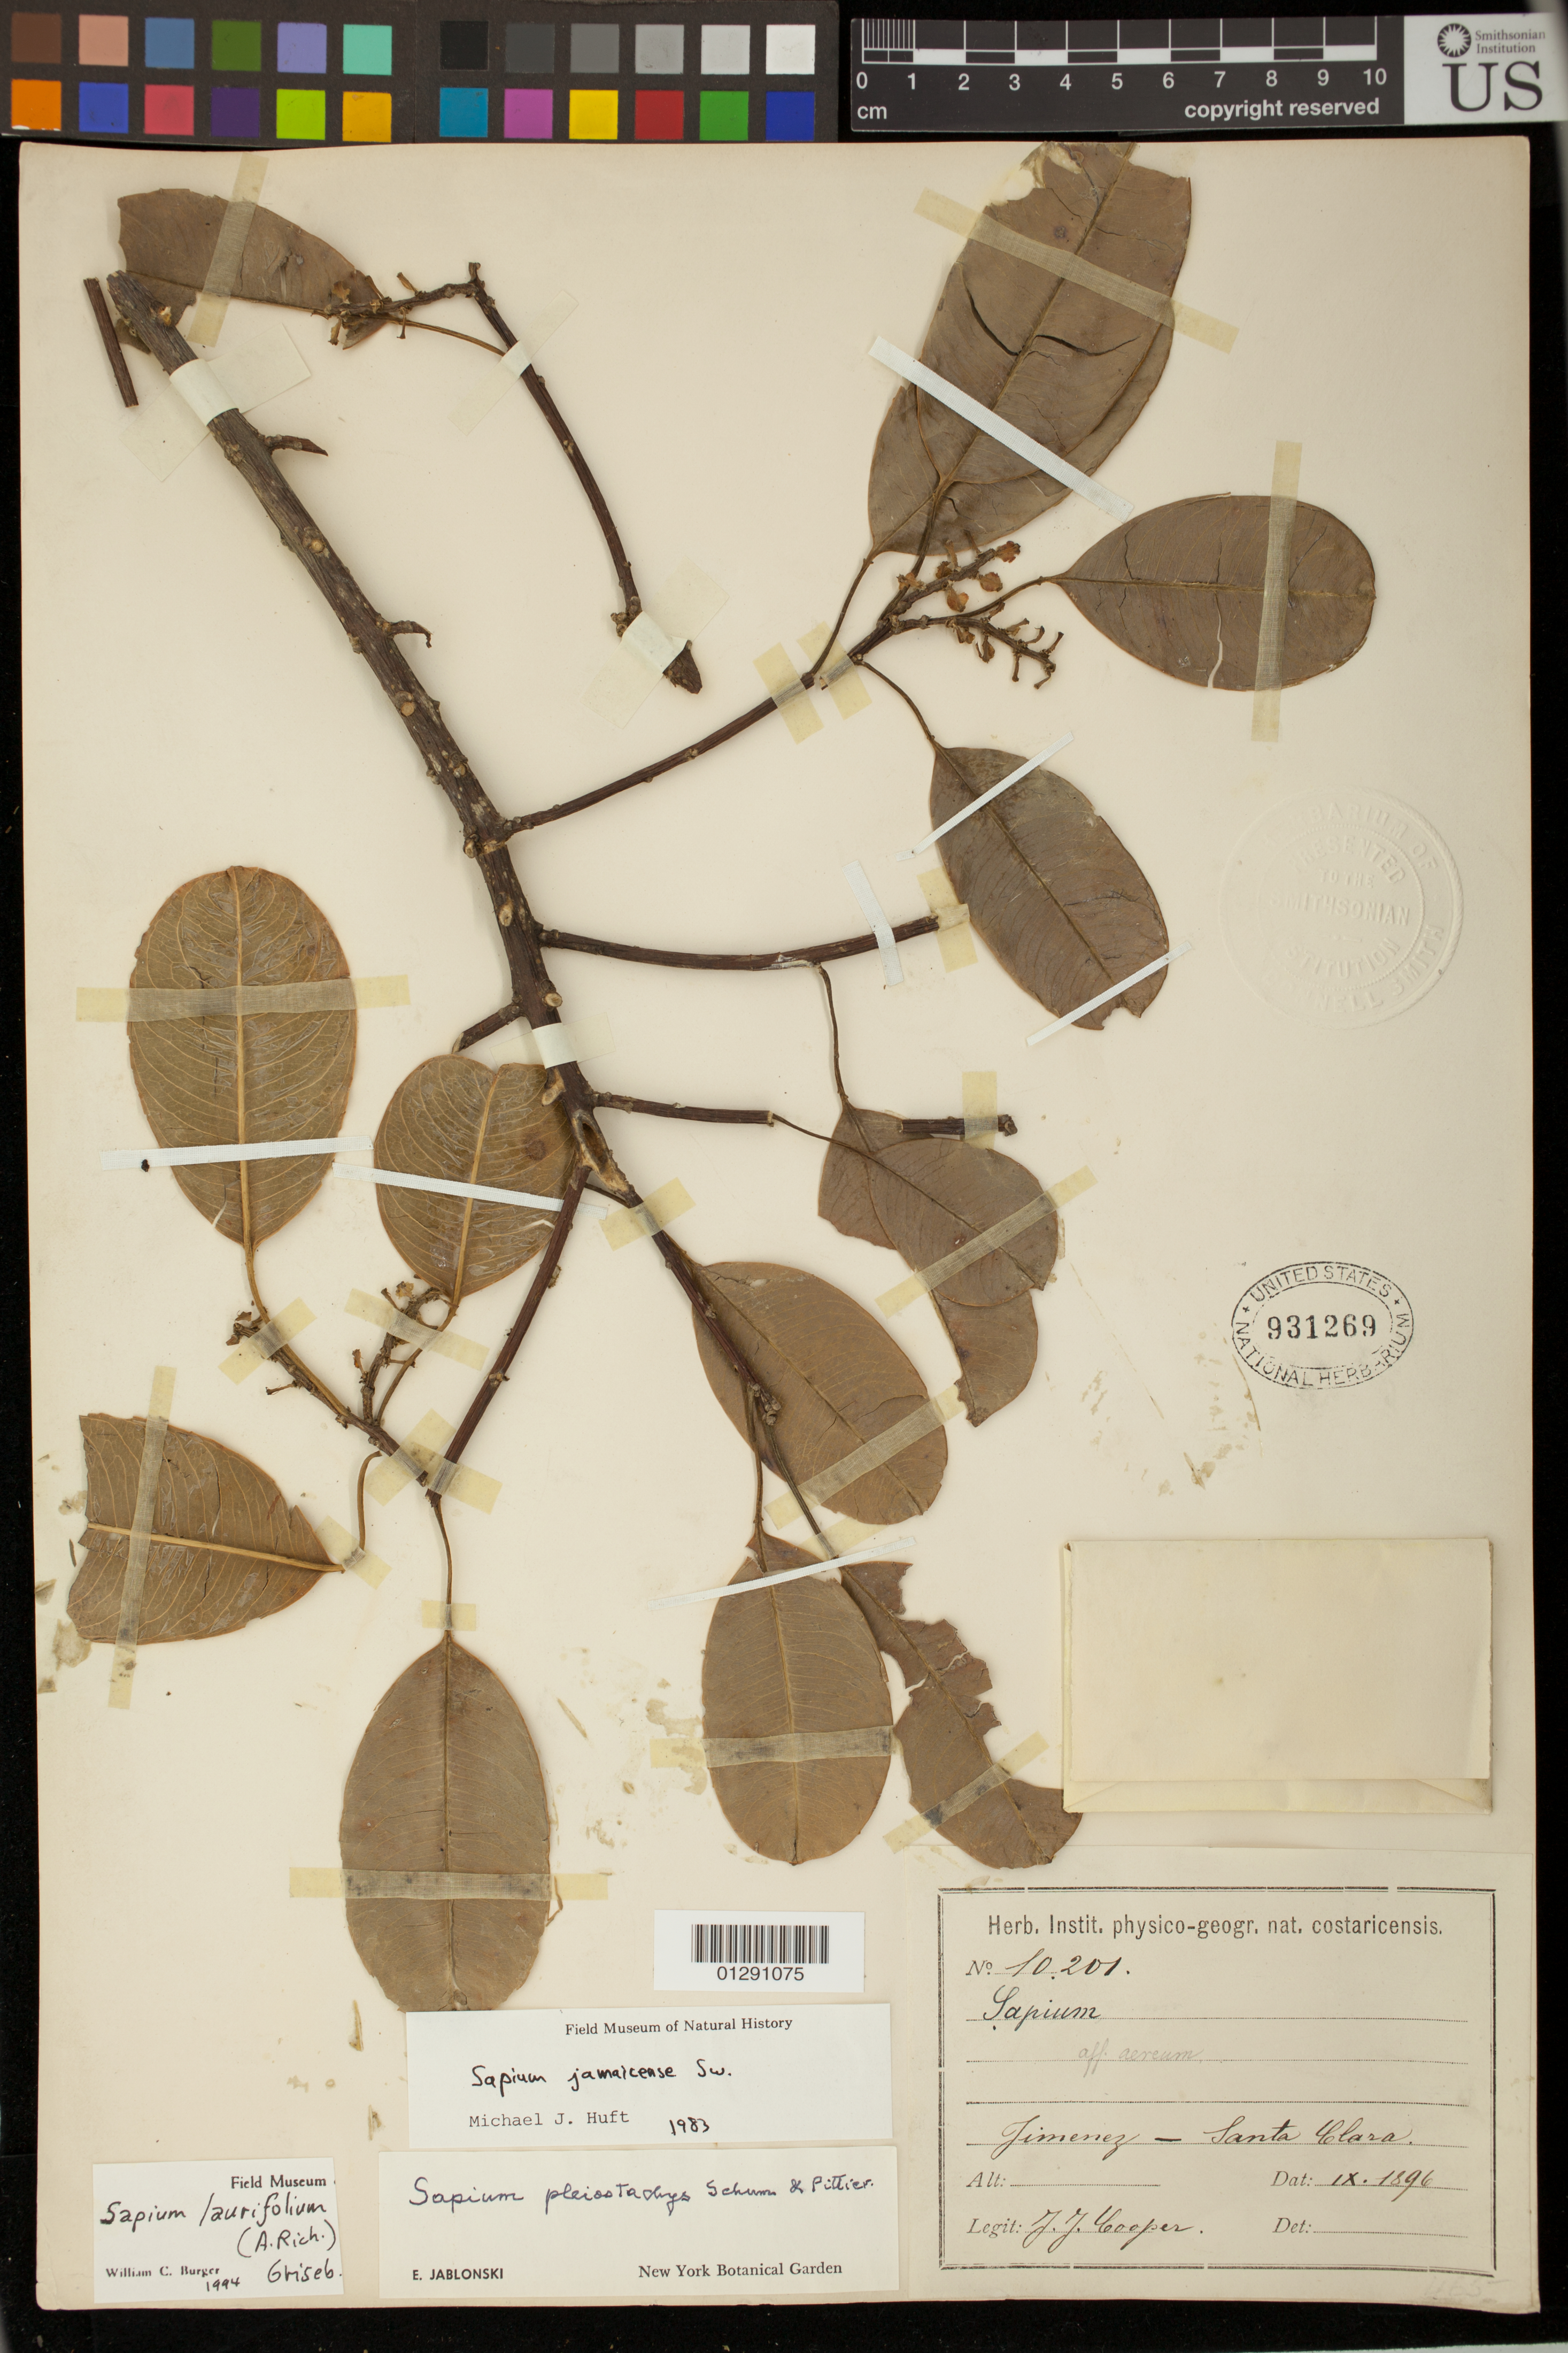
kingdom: Plantae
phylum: Tracheophyta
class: Magnoliopsida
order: Malpighiales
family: Euphorbiaceae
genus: Sapium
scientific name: Sapium lauriflorum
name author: (A. Rich.) Griseb.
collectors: J. J. Cooper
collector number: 10.201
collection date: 1896-09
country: Costa Rica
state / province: Limon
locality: Jimenez- Santa Clara.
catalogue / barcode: US 931269